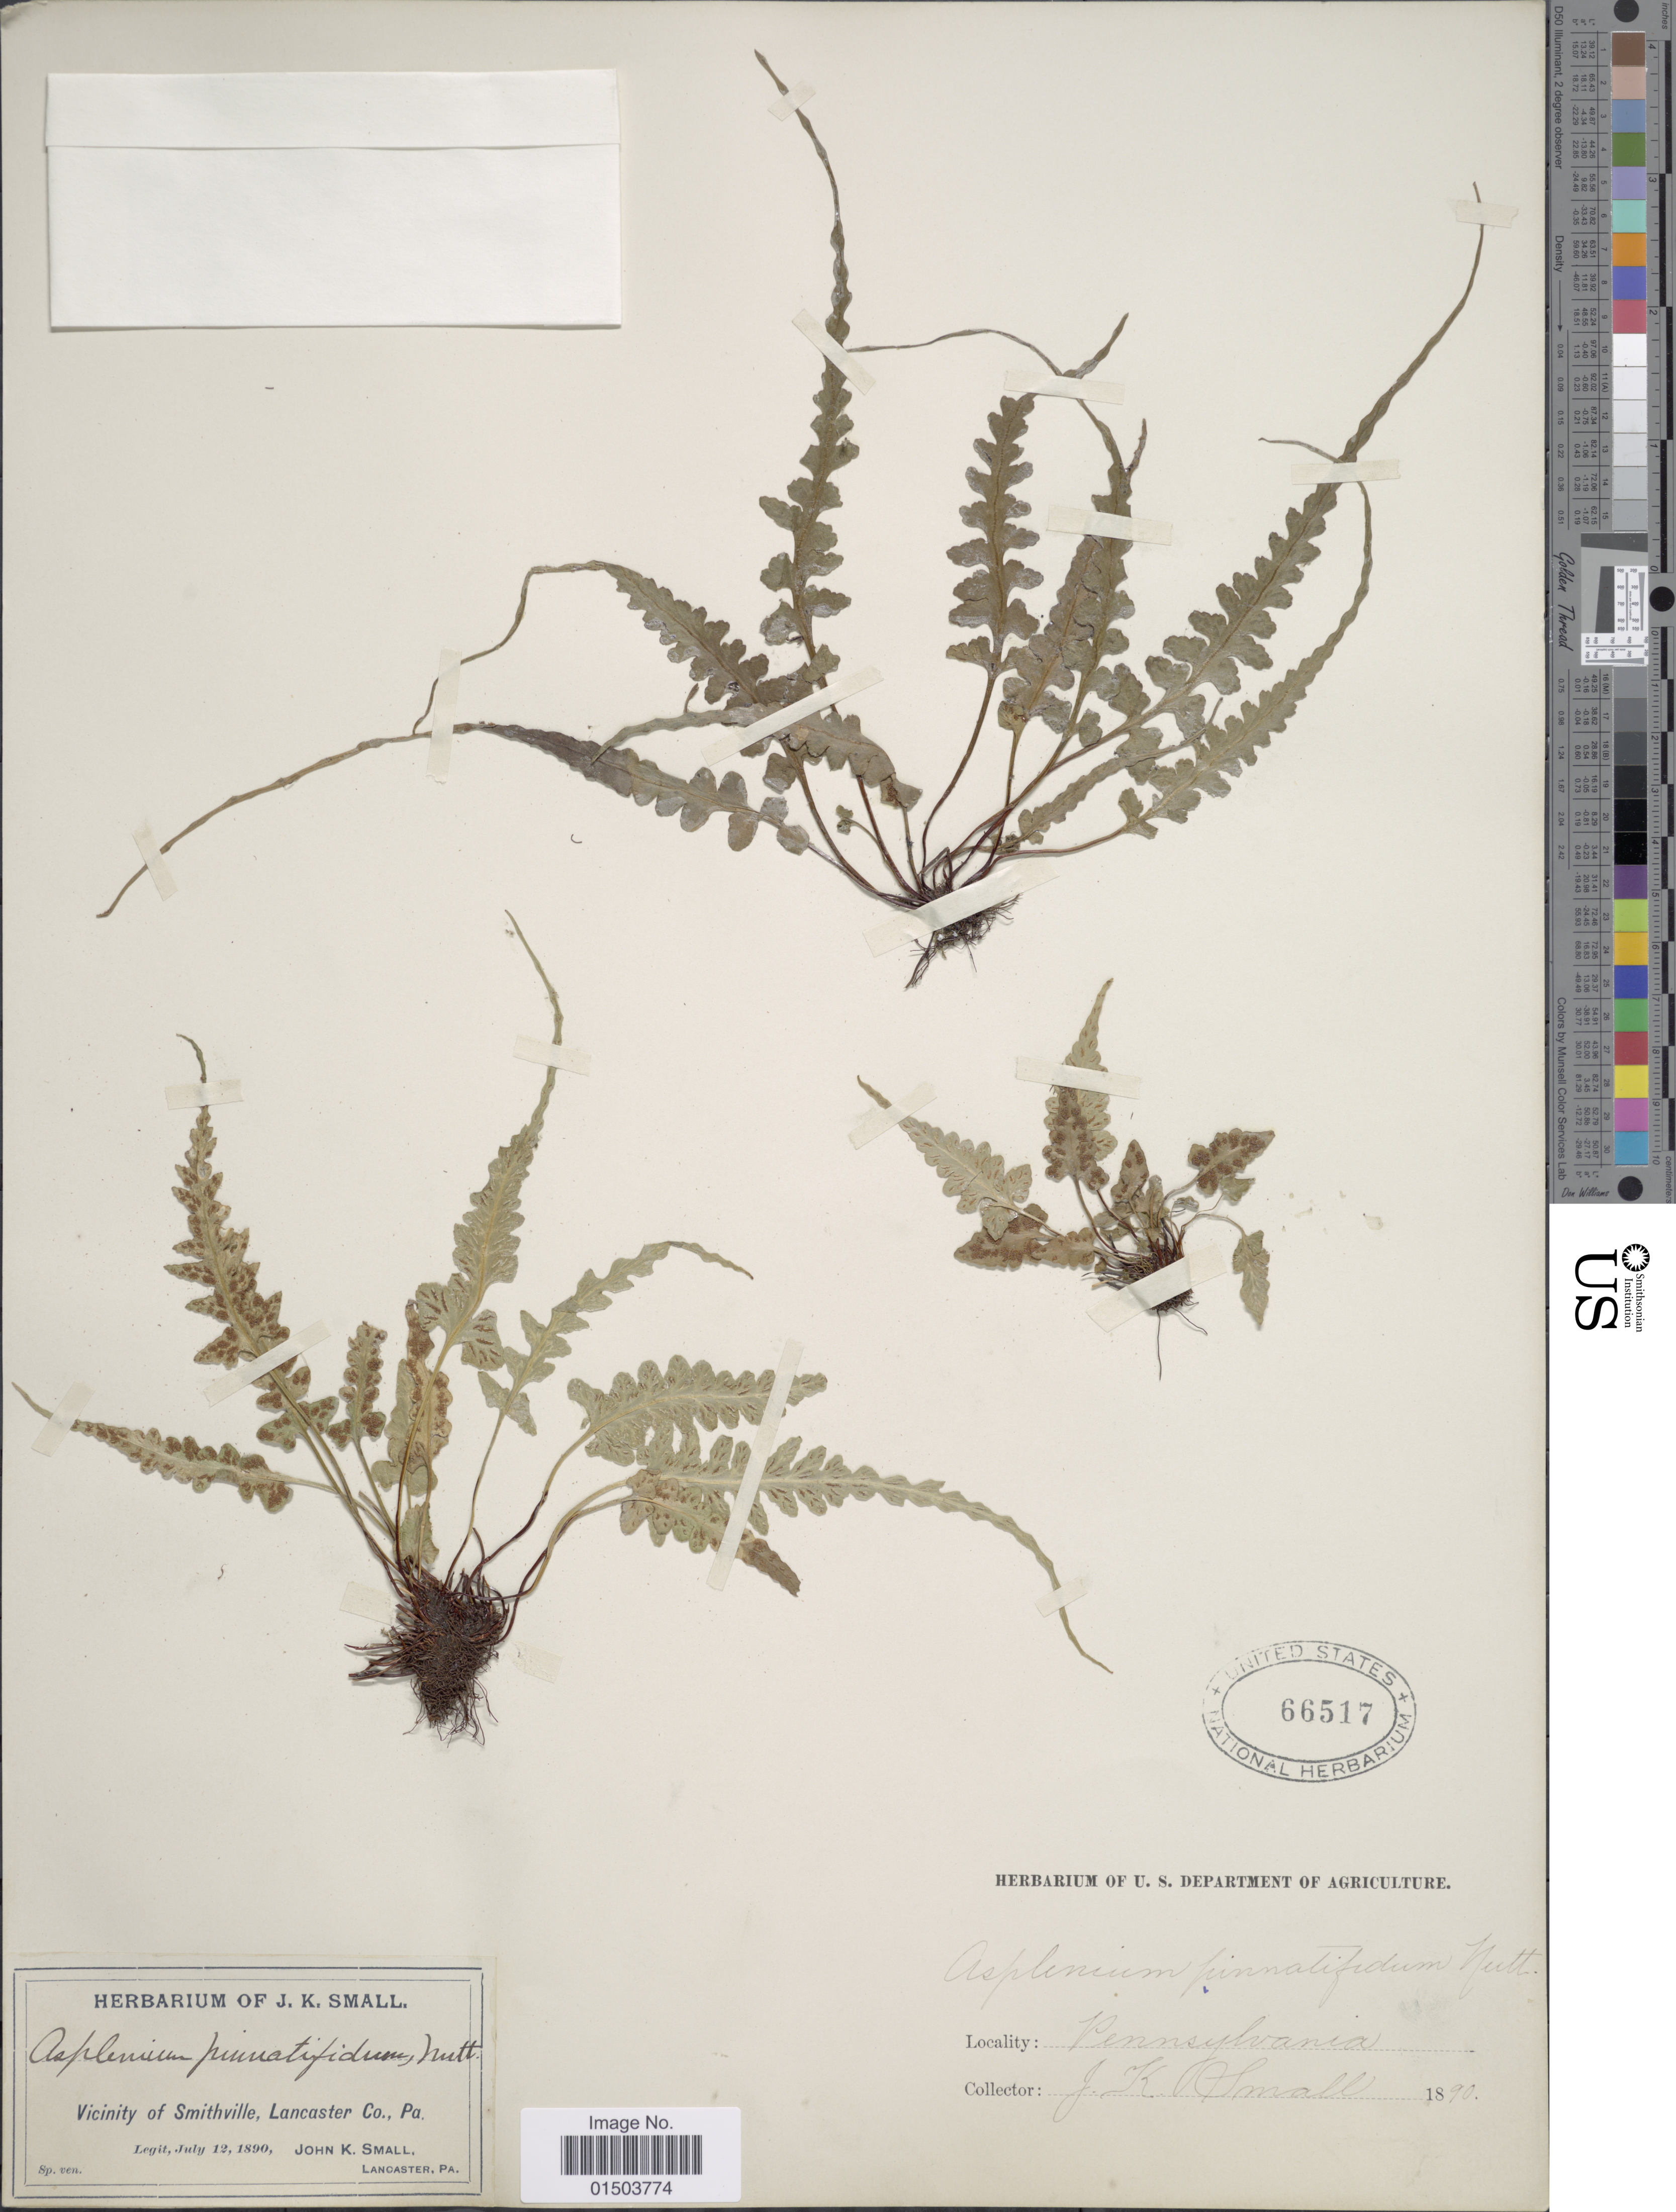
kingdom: Plantae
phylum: Tracheophyta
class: Polypodiopsida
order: Polypodiales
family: Aspleniaceae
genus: Asplenium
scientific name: Asplenium pinnatifidum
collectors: J. K. Small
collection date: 1890-07-12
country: United States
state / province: Pennsylvania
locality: Vicinity of Smithville, Lancaster Co.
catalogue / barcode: US 66517